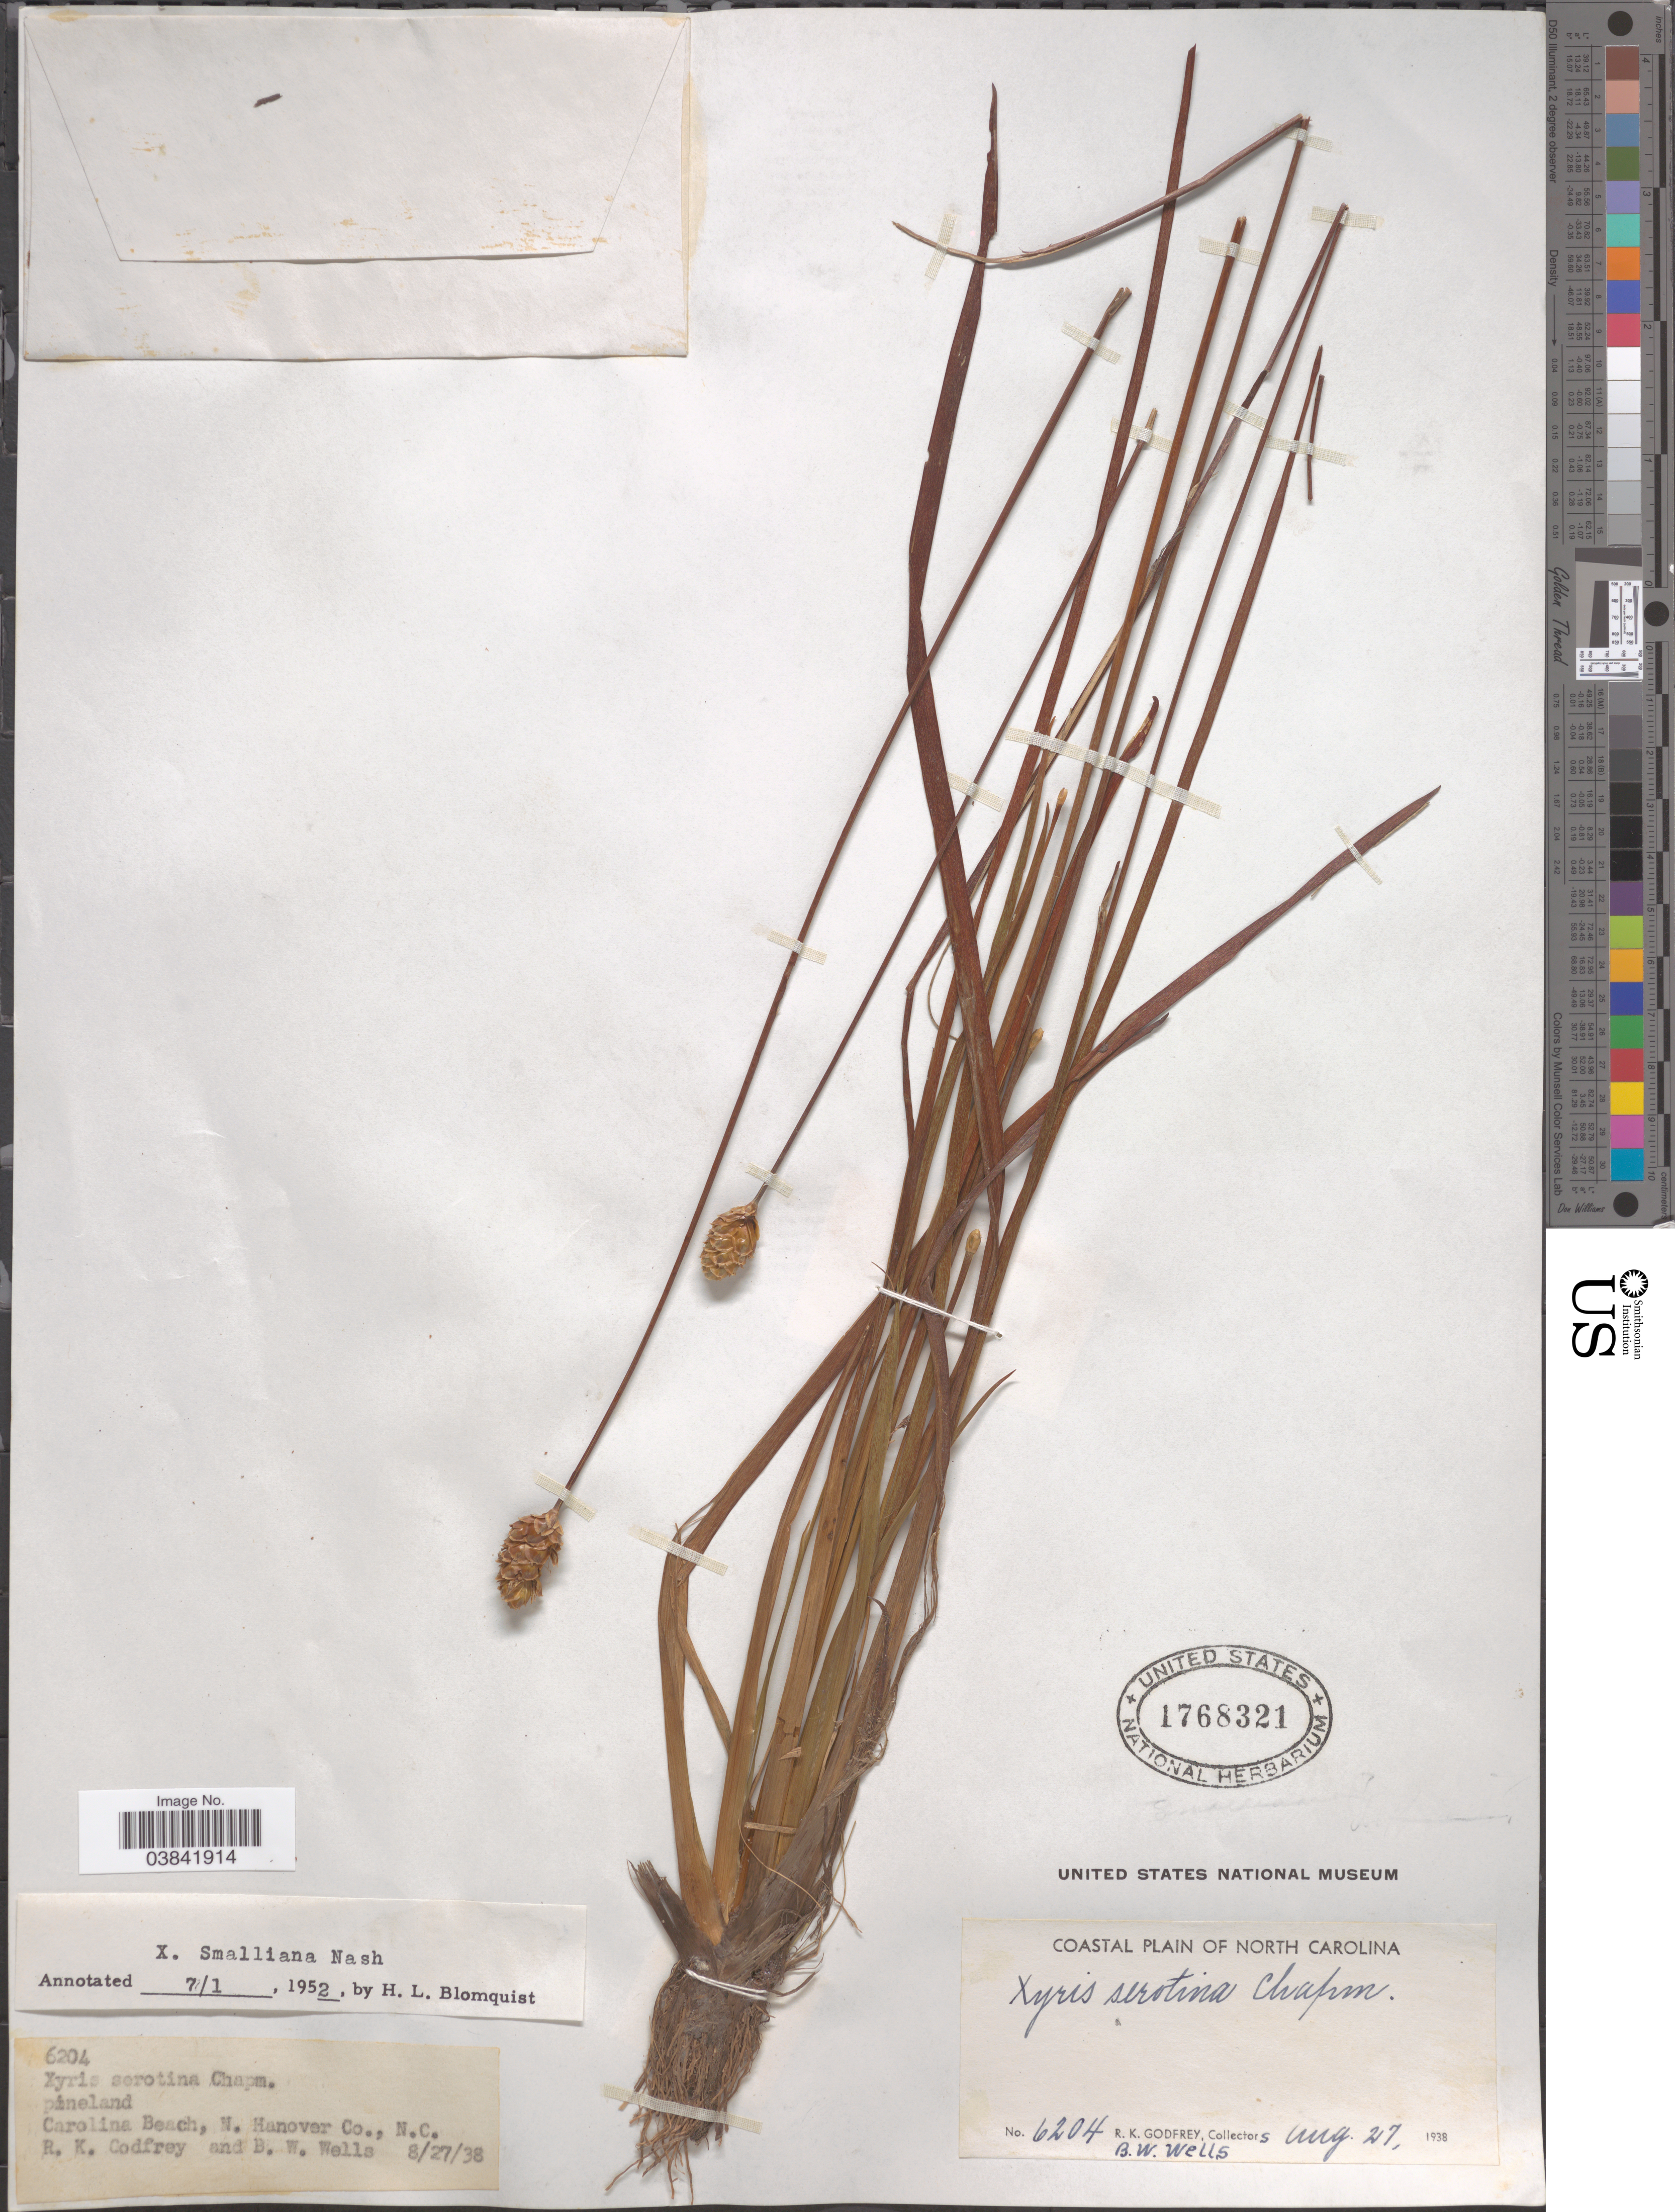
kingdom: Plantae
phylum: Tracheophyta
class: Liliopsida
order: Poales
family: Xyridaceae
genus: Xyris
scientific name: Xyris smalliana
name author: Nash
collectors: R. K. Godfrey & B. Wells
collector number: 6204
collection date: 1938-08-27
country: United States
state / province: North Carolina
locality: Carolina Beach, N. Hanover Co. Coastal Plain of North Carolina.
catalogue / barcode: US 1768321